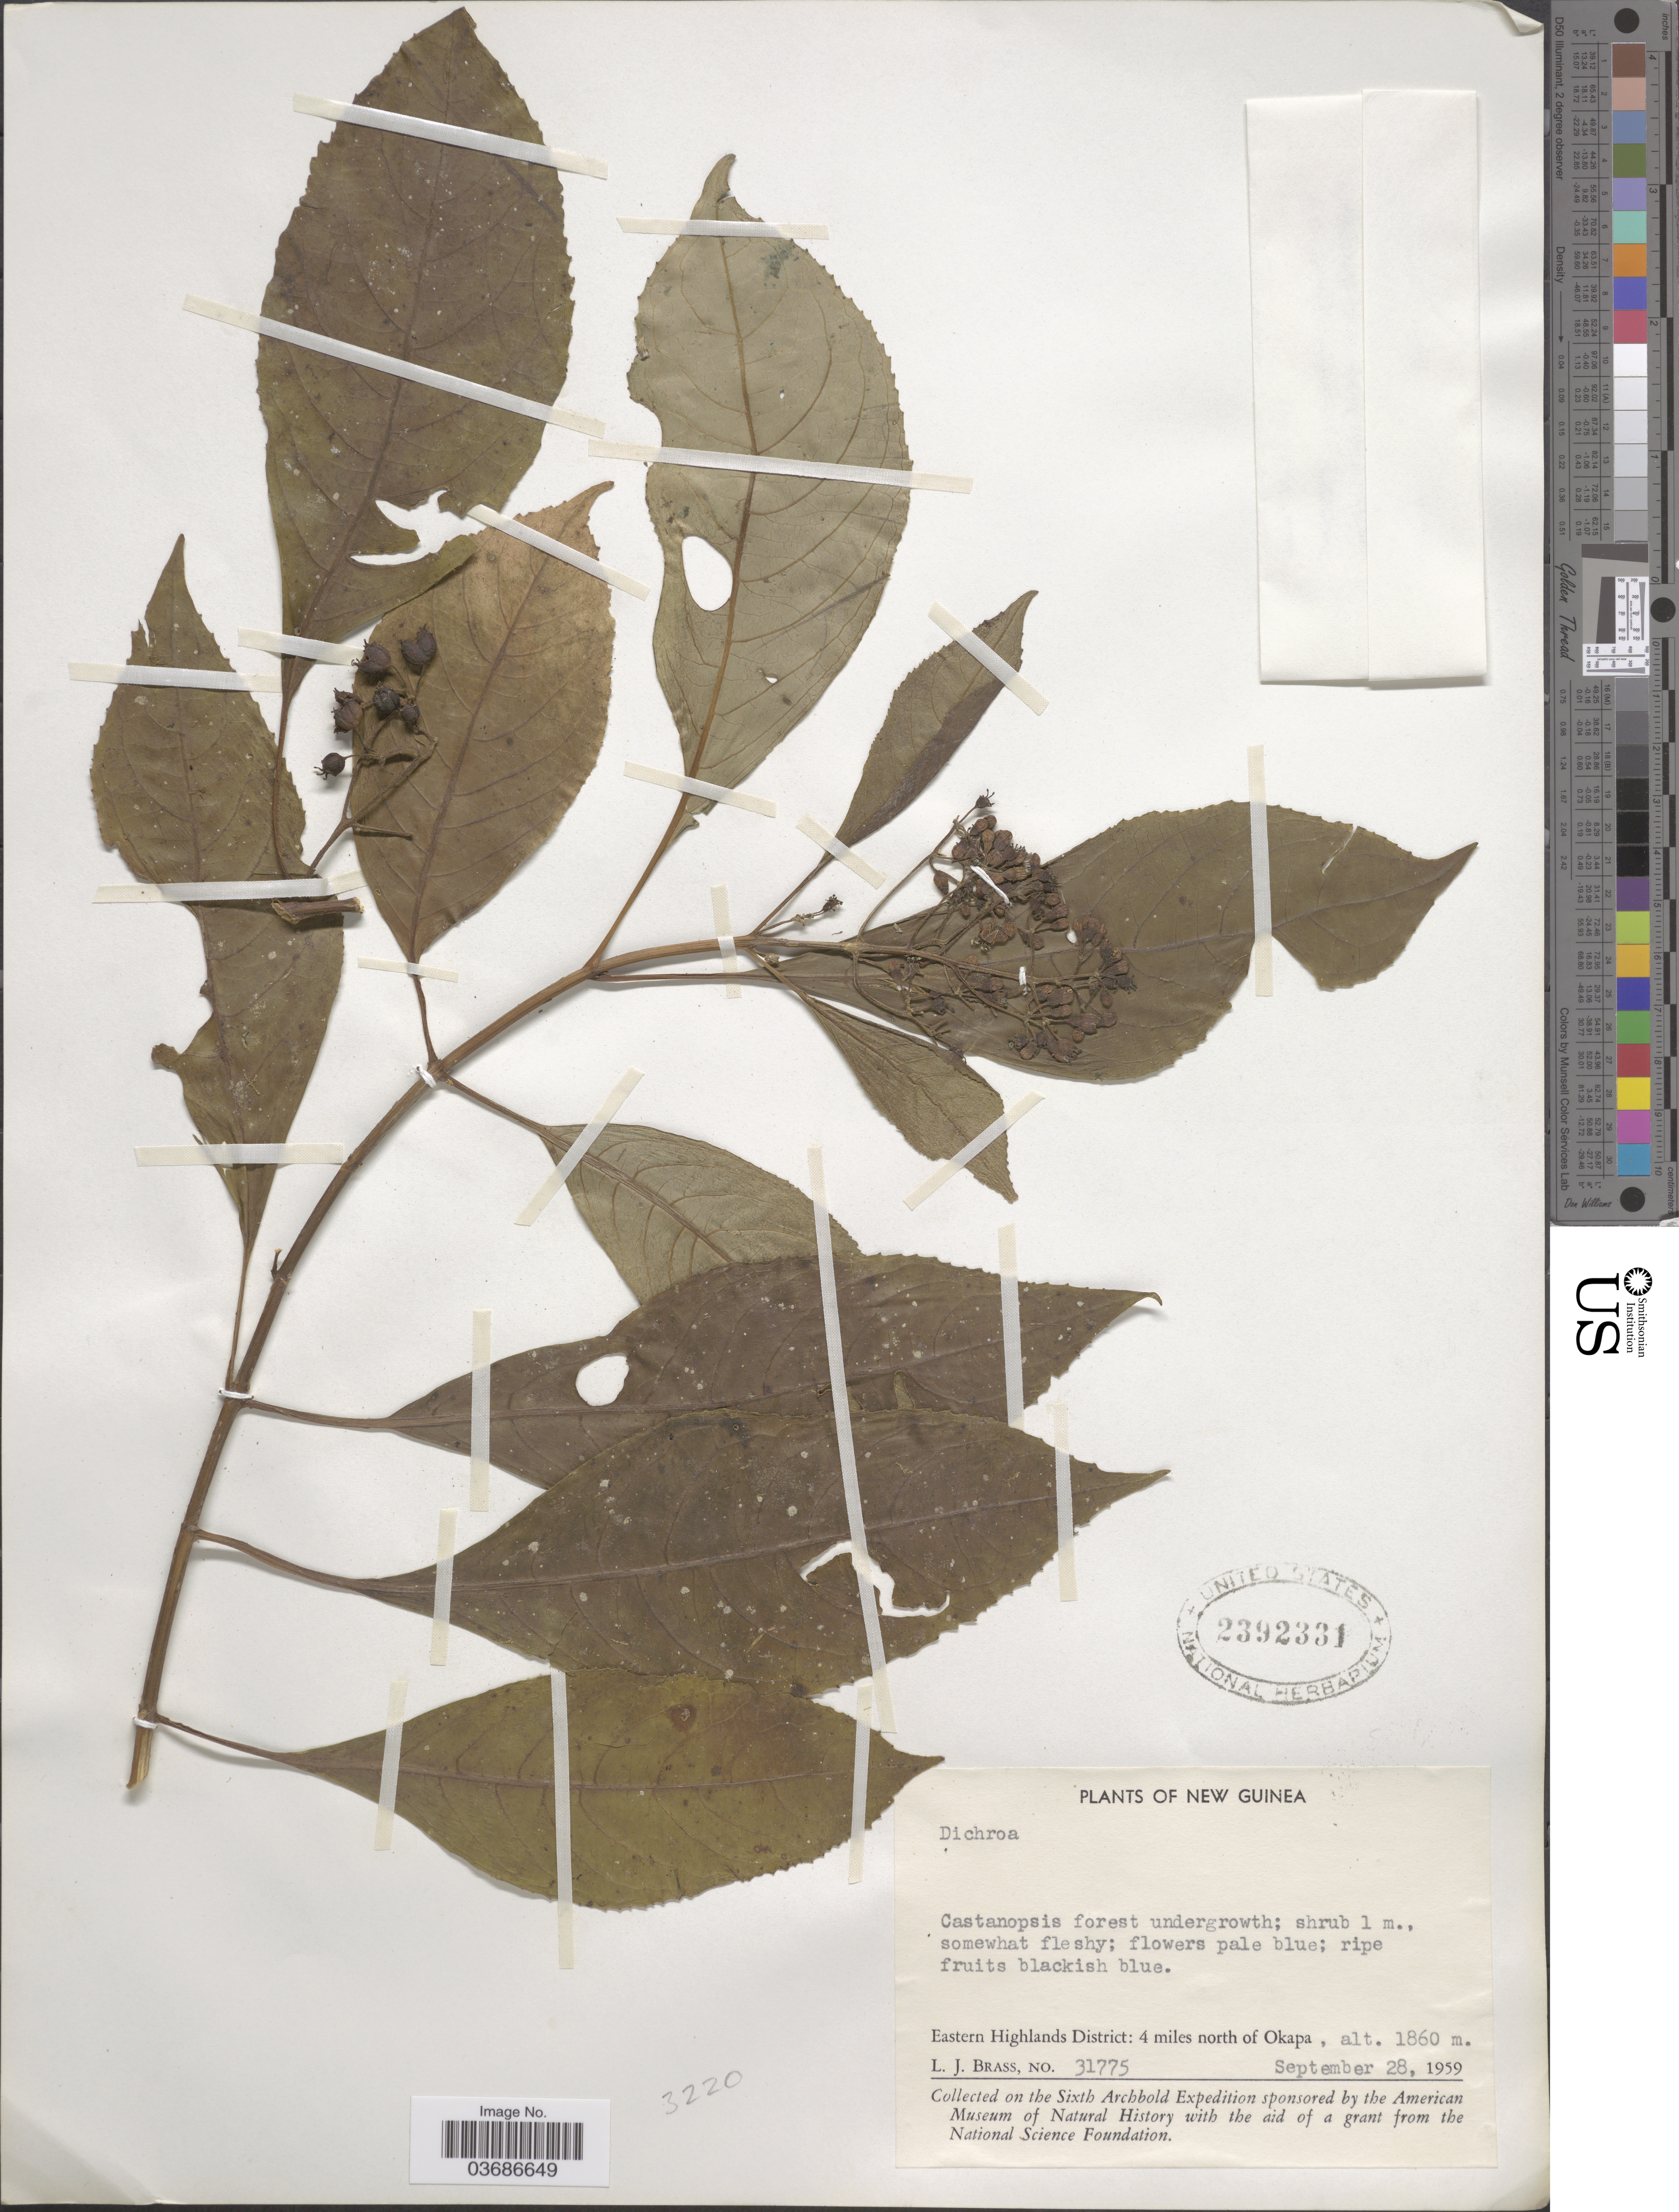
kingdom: Plantae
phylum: Tracheophyta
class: Magnoliopsida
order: Cornales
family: Hydrangeaceae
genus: Hydrangea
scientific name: Hydrangea febrifuga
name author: (Lour.) Y. De Smet & C. Granados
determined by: Strong, Mark T., (BOT), Smithsonian Institution - National Museum of Natural History (UNITED STATES)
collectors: L. J. Brass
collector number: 31775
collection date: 1959-09-28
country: Papua New Guinea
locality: New Guinea. Eastern Highlands District: 4 miles north of Okapa. The Sixth Archbold Expedition.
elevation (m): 1860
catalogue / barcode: US 2392331